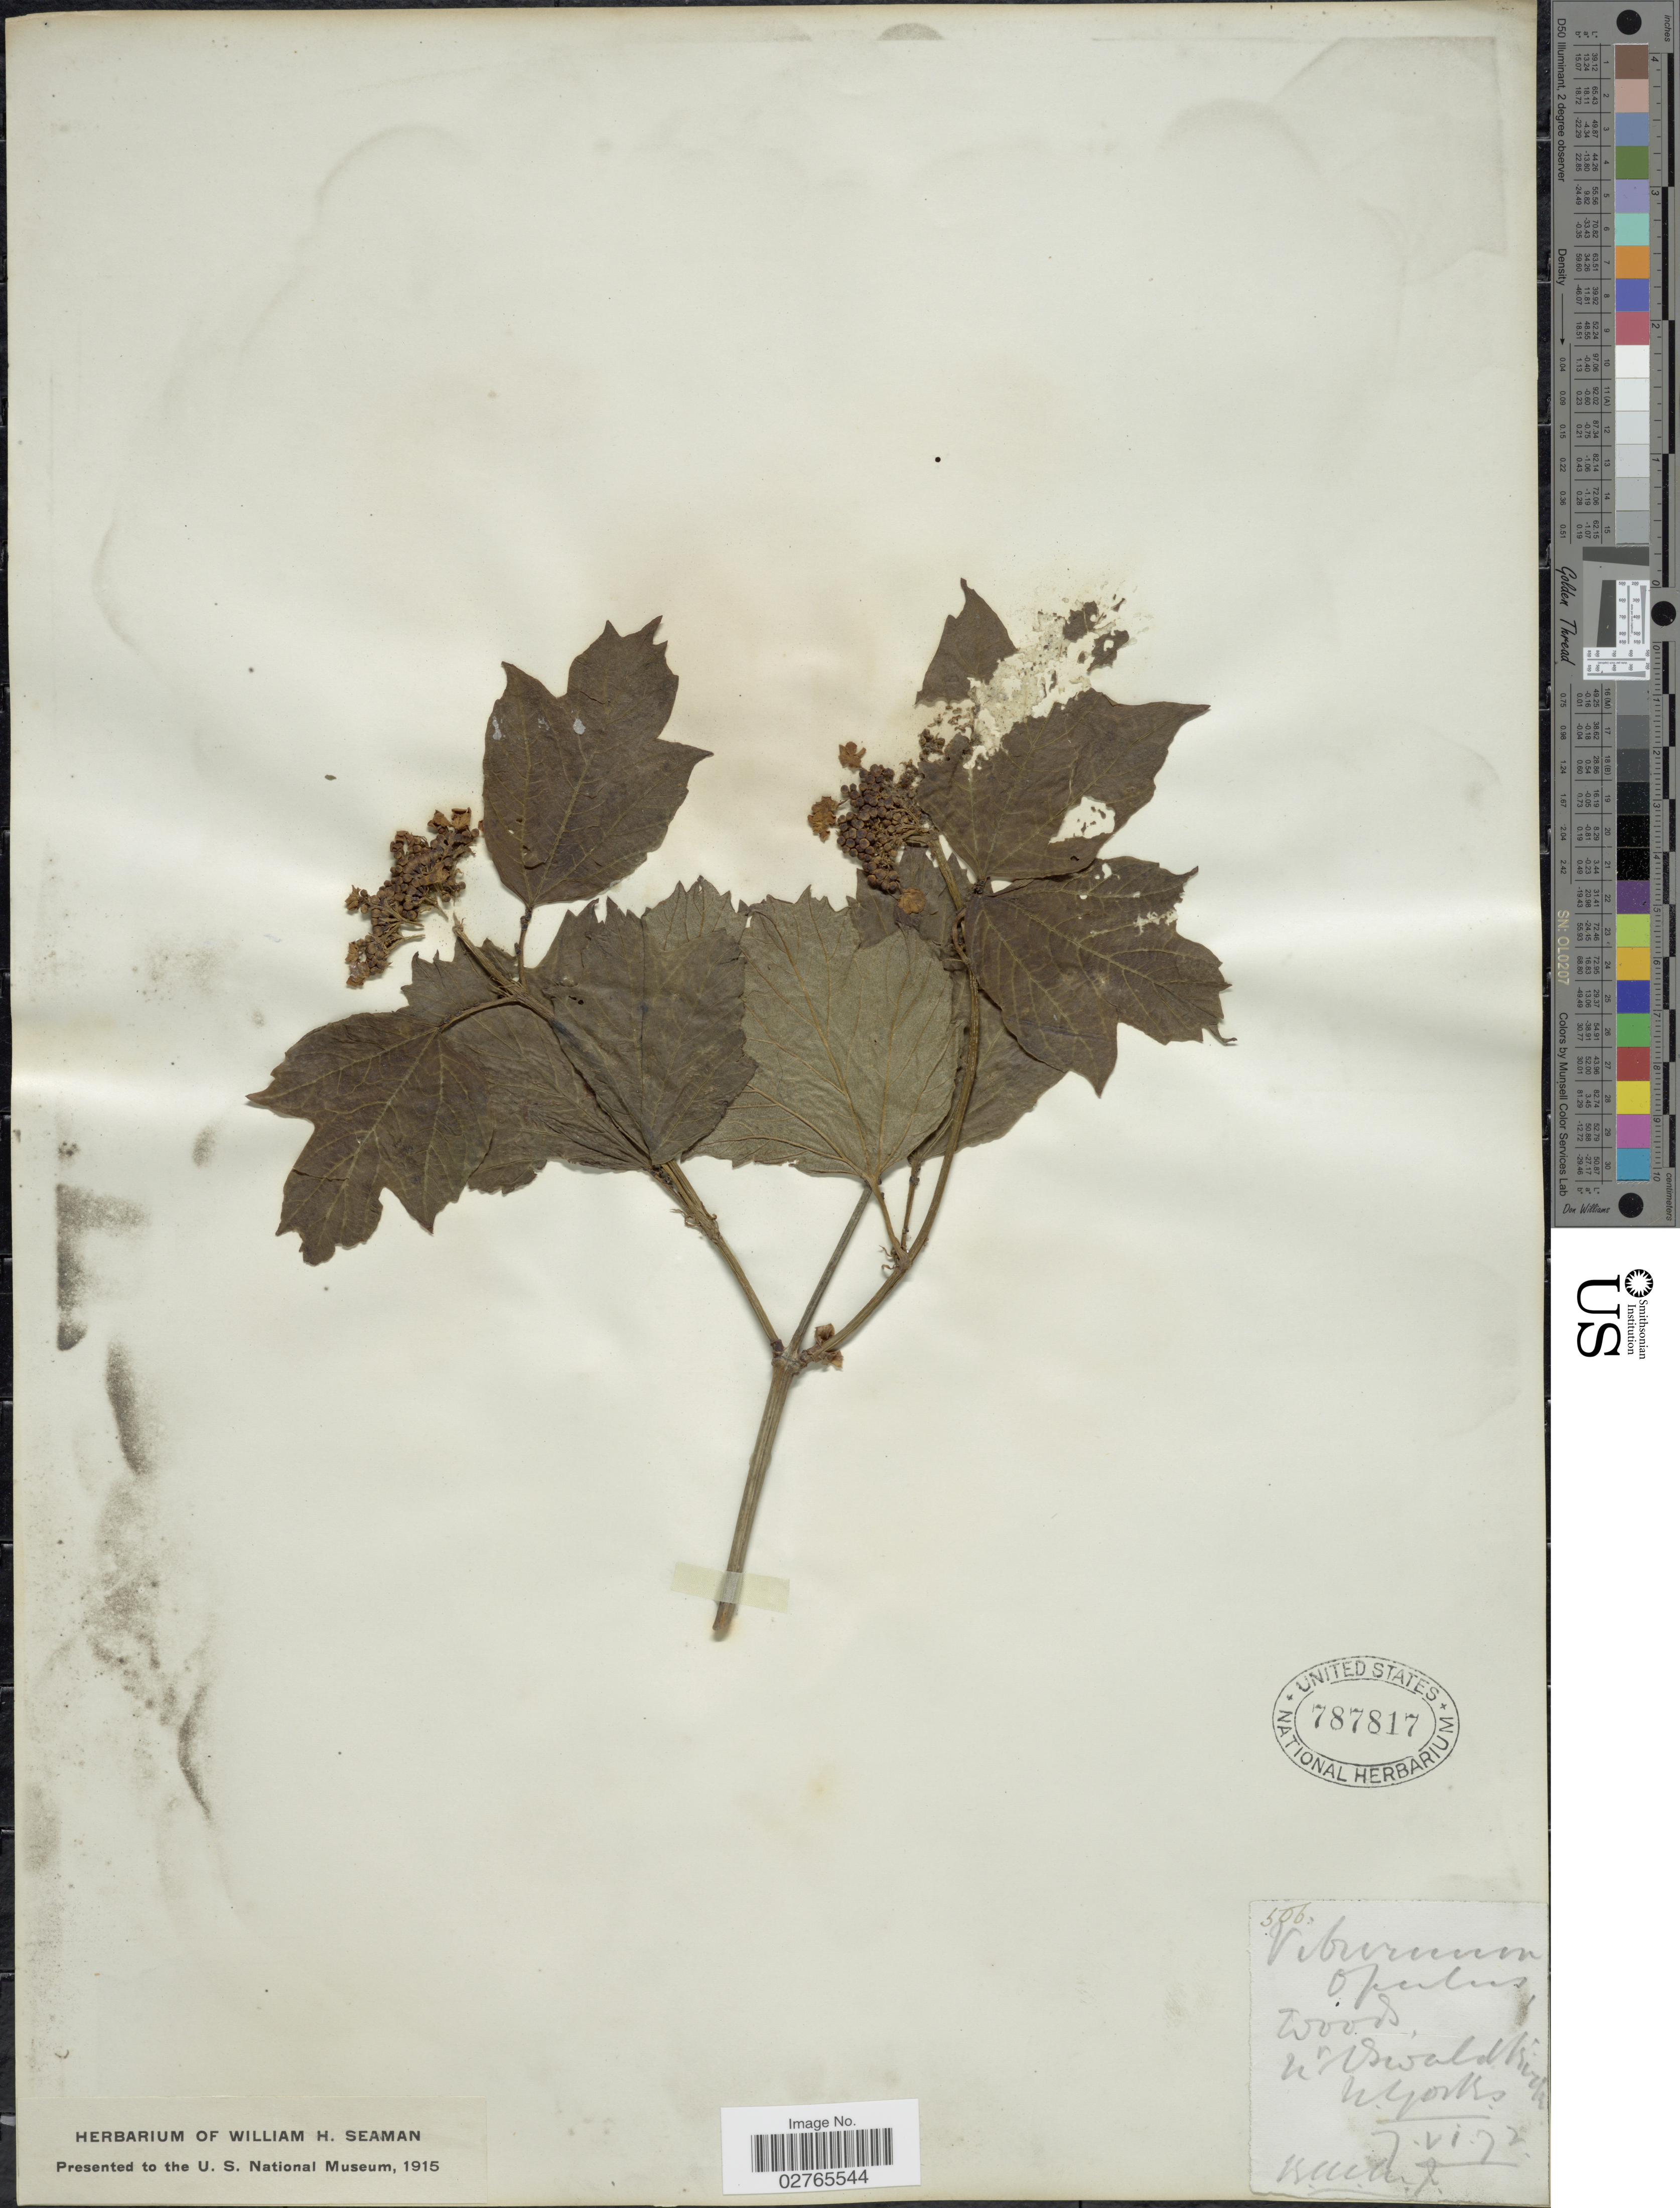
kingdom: Plantae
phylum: Tracheophyta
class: Magnoliopsida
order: Dipsacales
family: Viburnaceae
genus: Viburnum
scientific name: Viburnum opulus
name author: L.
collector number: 506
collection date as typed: Transcribed d/m/y: 7/6/92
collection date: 1892-06-07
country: United Kingdom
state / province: England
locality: Nr. Oswaldkirk W. York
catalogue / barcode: US 787817